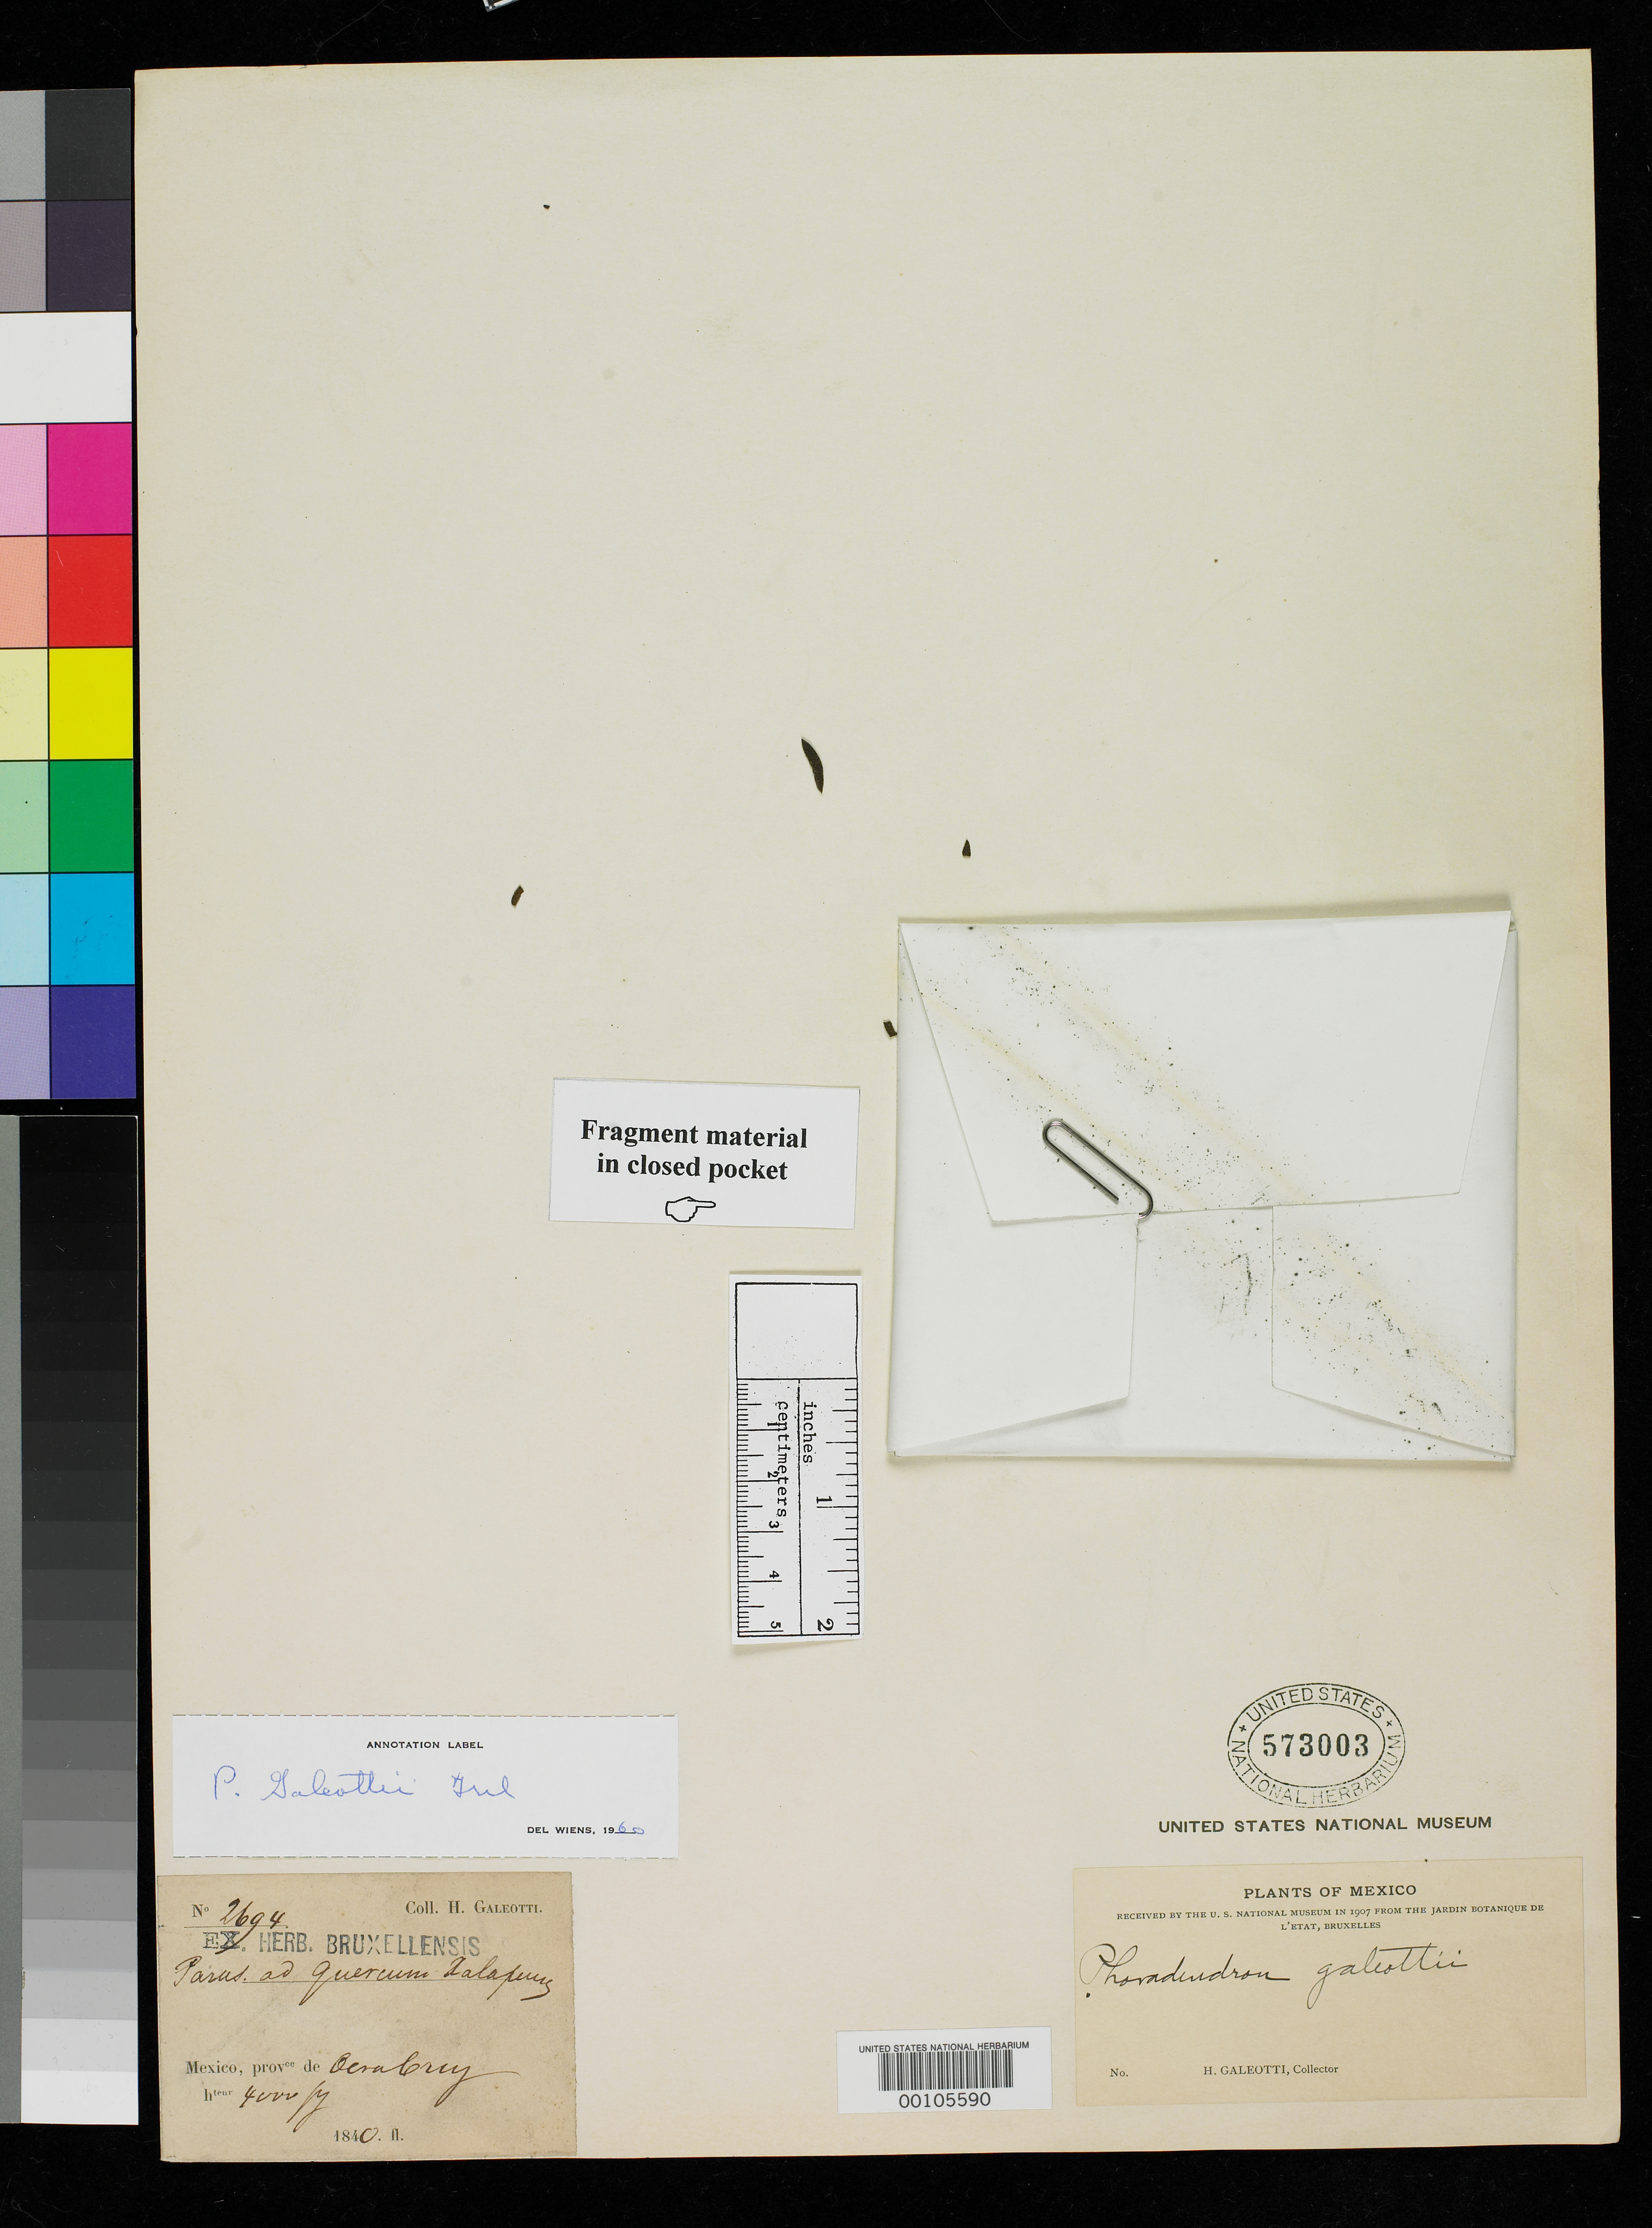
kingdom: Plantae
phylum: Tracheophyta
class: Magnoliopsida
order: Santalales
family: Viscaceae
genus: Phoradendron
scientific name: Phoradendron galeottii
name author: Trel.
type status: Isotype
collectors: H. G. Galeotti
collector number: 2694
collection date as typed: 1840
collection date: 1840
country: Mexico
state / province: Veracruz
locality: Mirador.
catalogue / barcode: US 573003